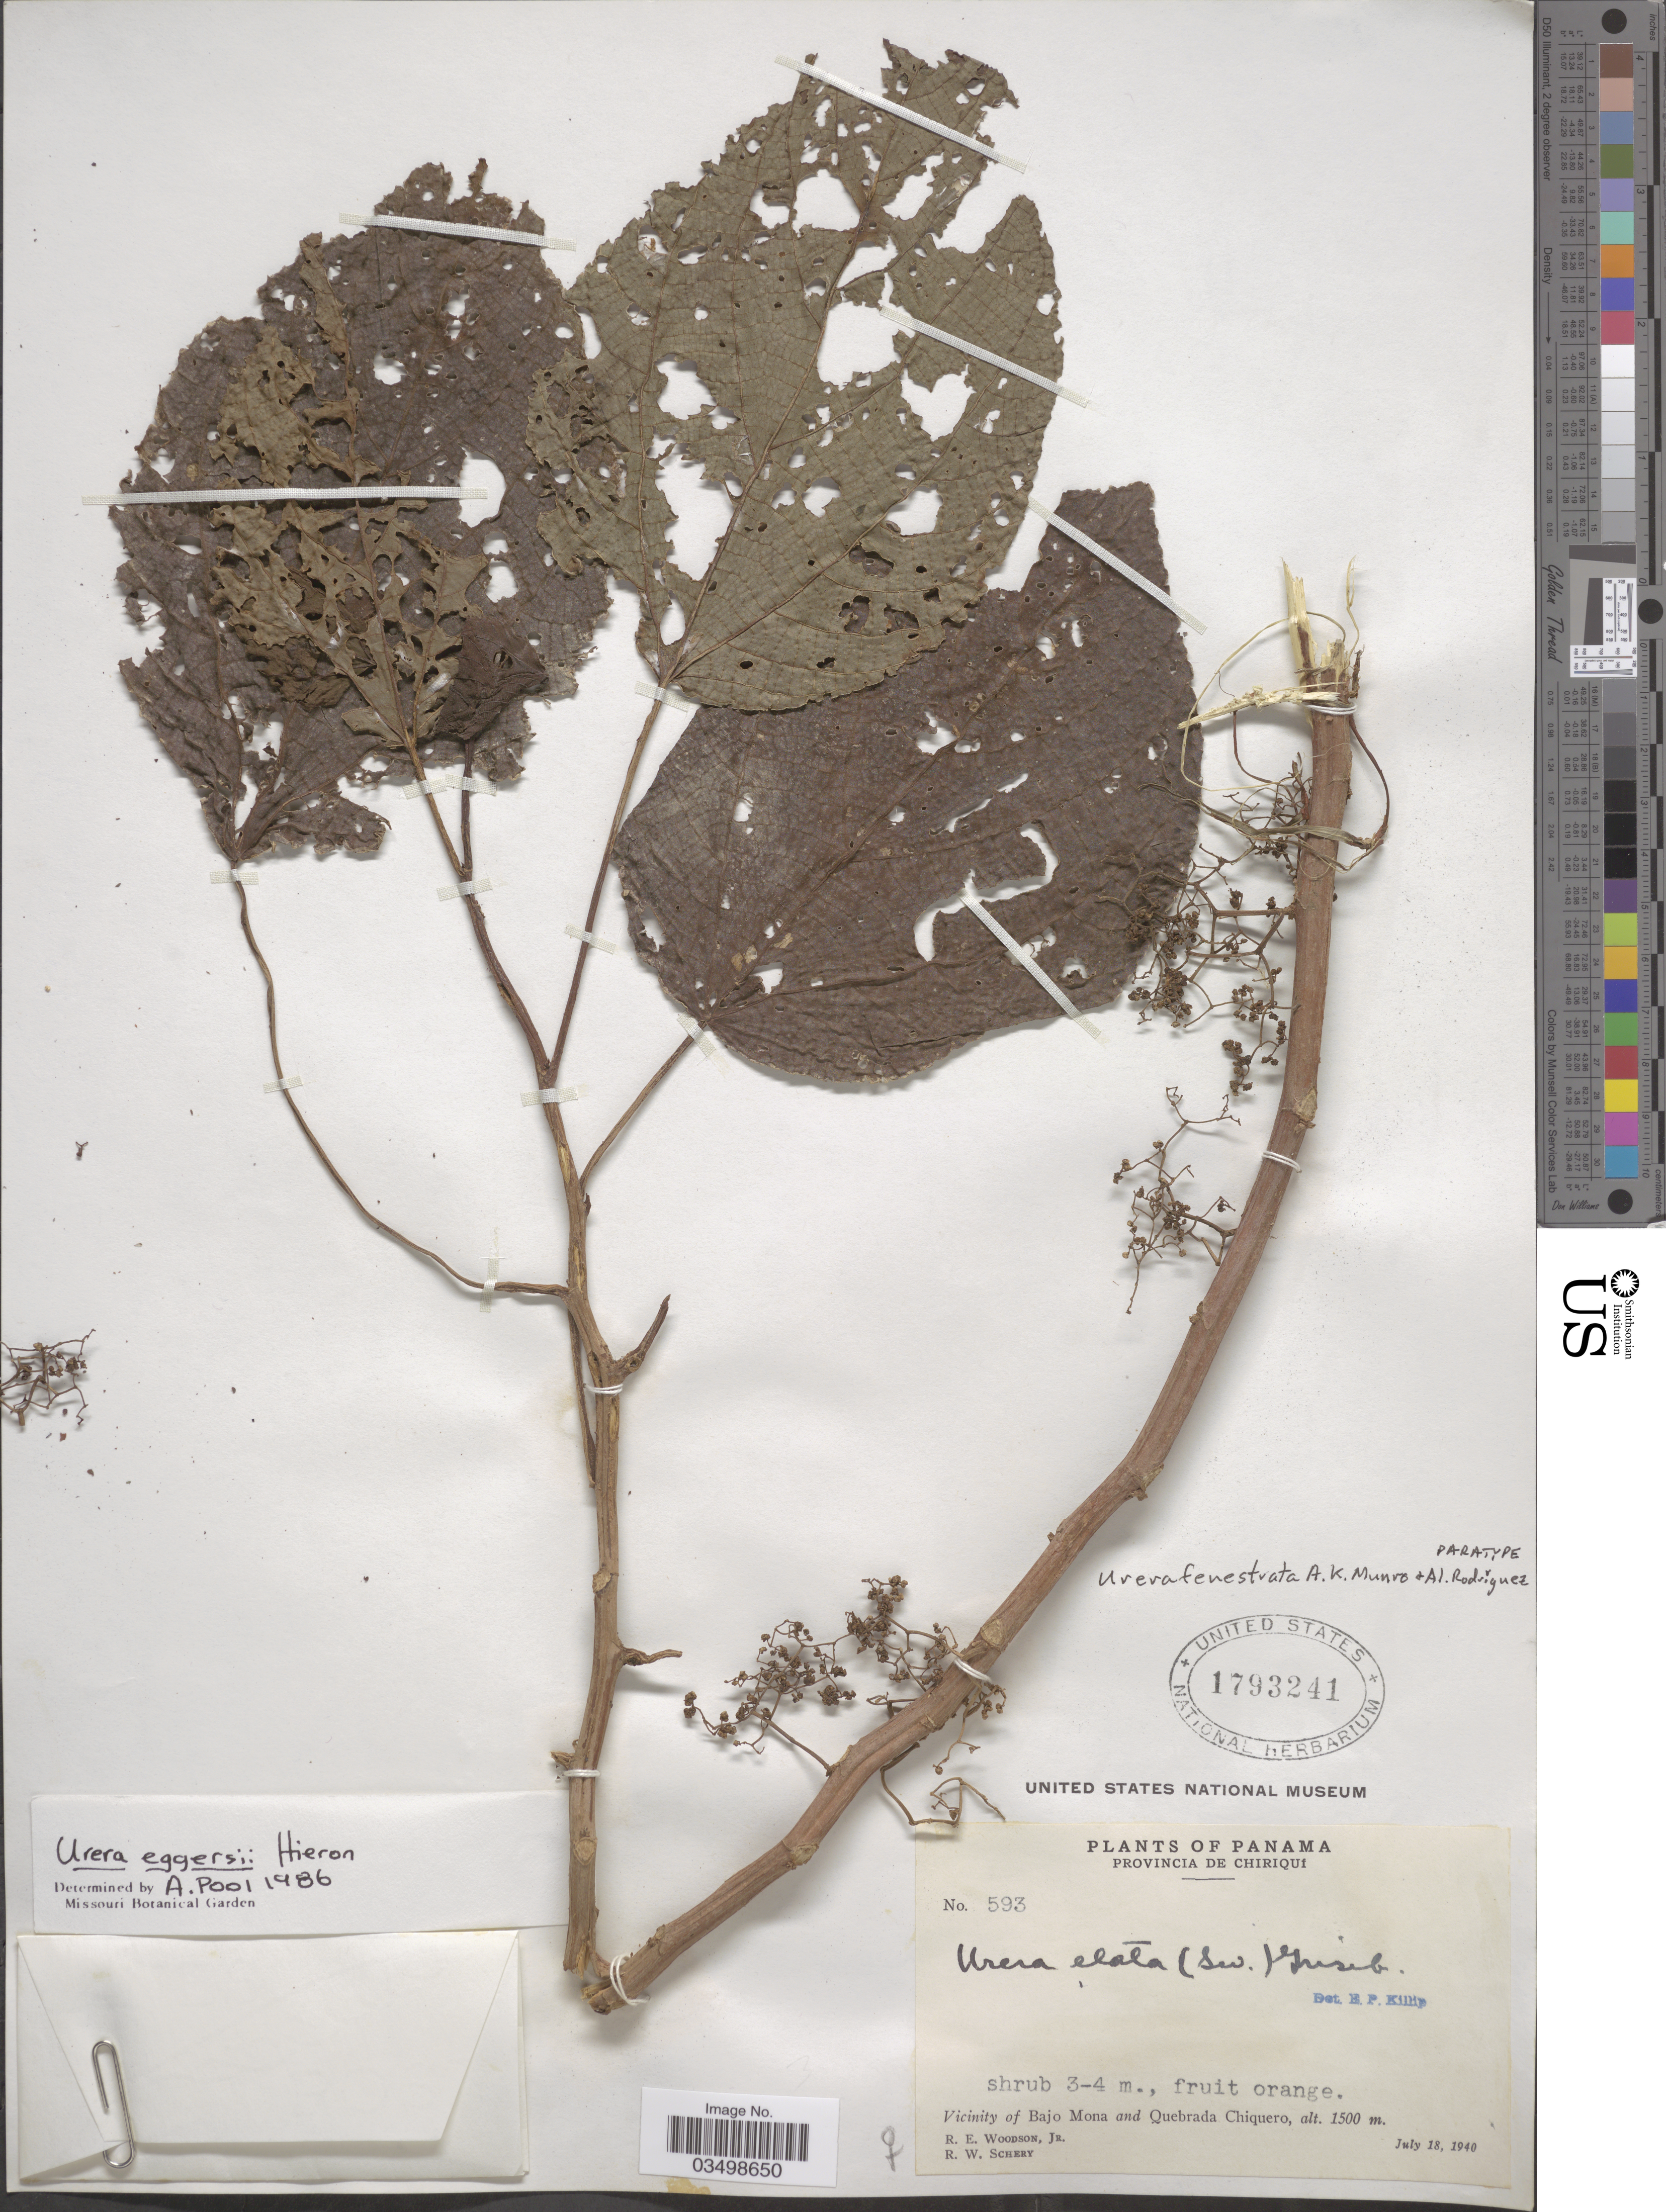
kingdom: Plantae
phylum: Tracheophyta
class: Magnoliopsida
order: Rosales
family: Urticaceae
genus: Urera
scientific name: Urera fenestrata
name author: A. K. Monro & Al. Rodr.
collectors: R. E. Woodson & R. W. Schery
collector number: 593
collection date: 1940-07-18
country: Panama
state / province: Chiriqui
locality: Vicinity of Bajo Mona and Quebrada Chiquero.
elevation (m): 1500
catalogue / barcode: US 1793241